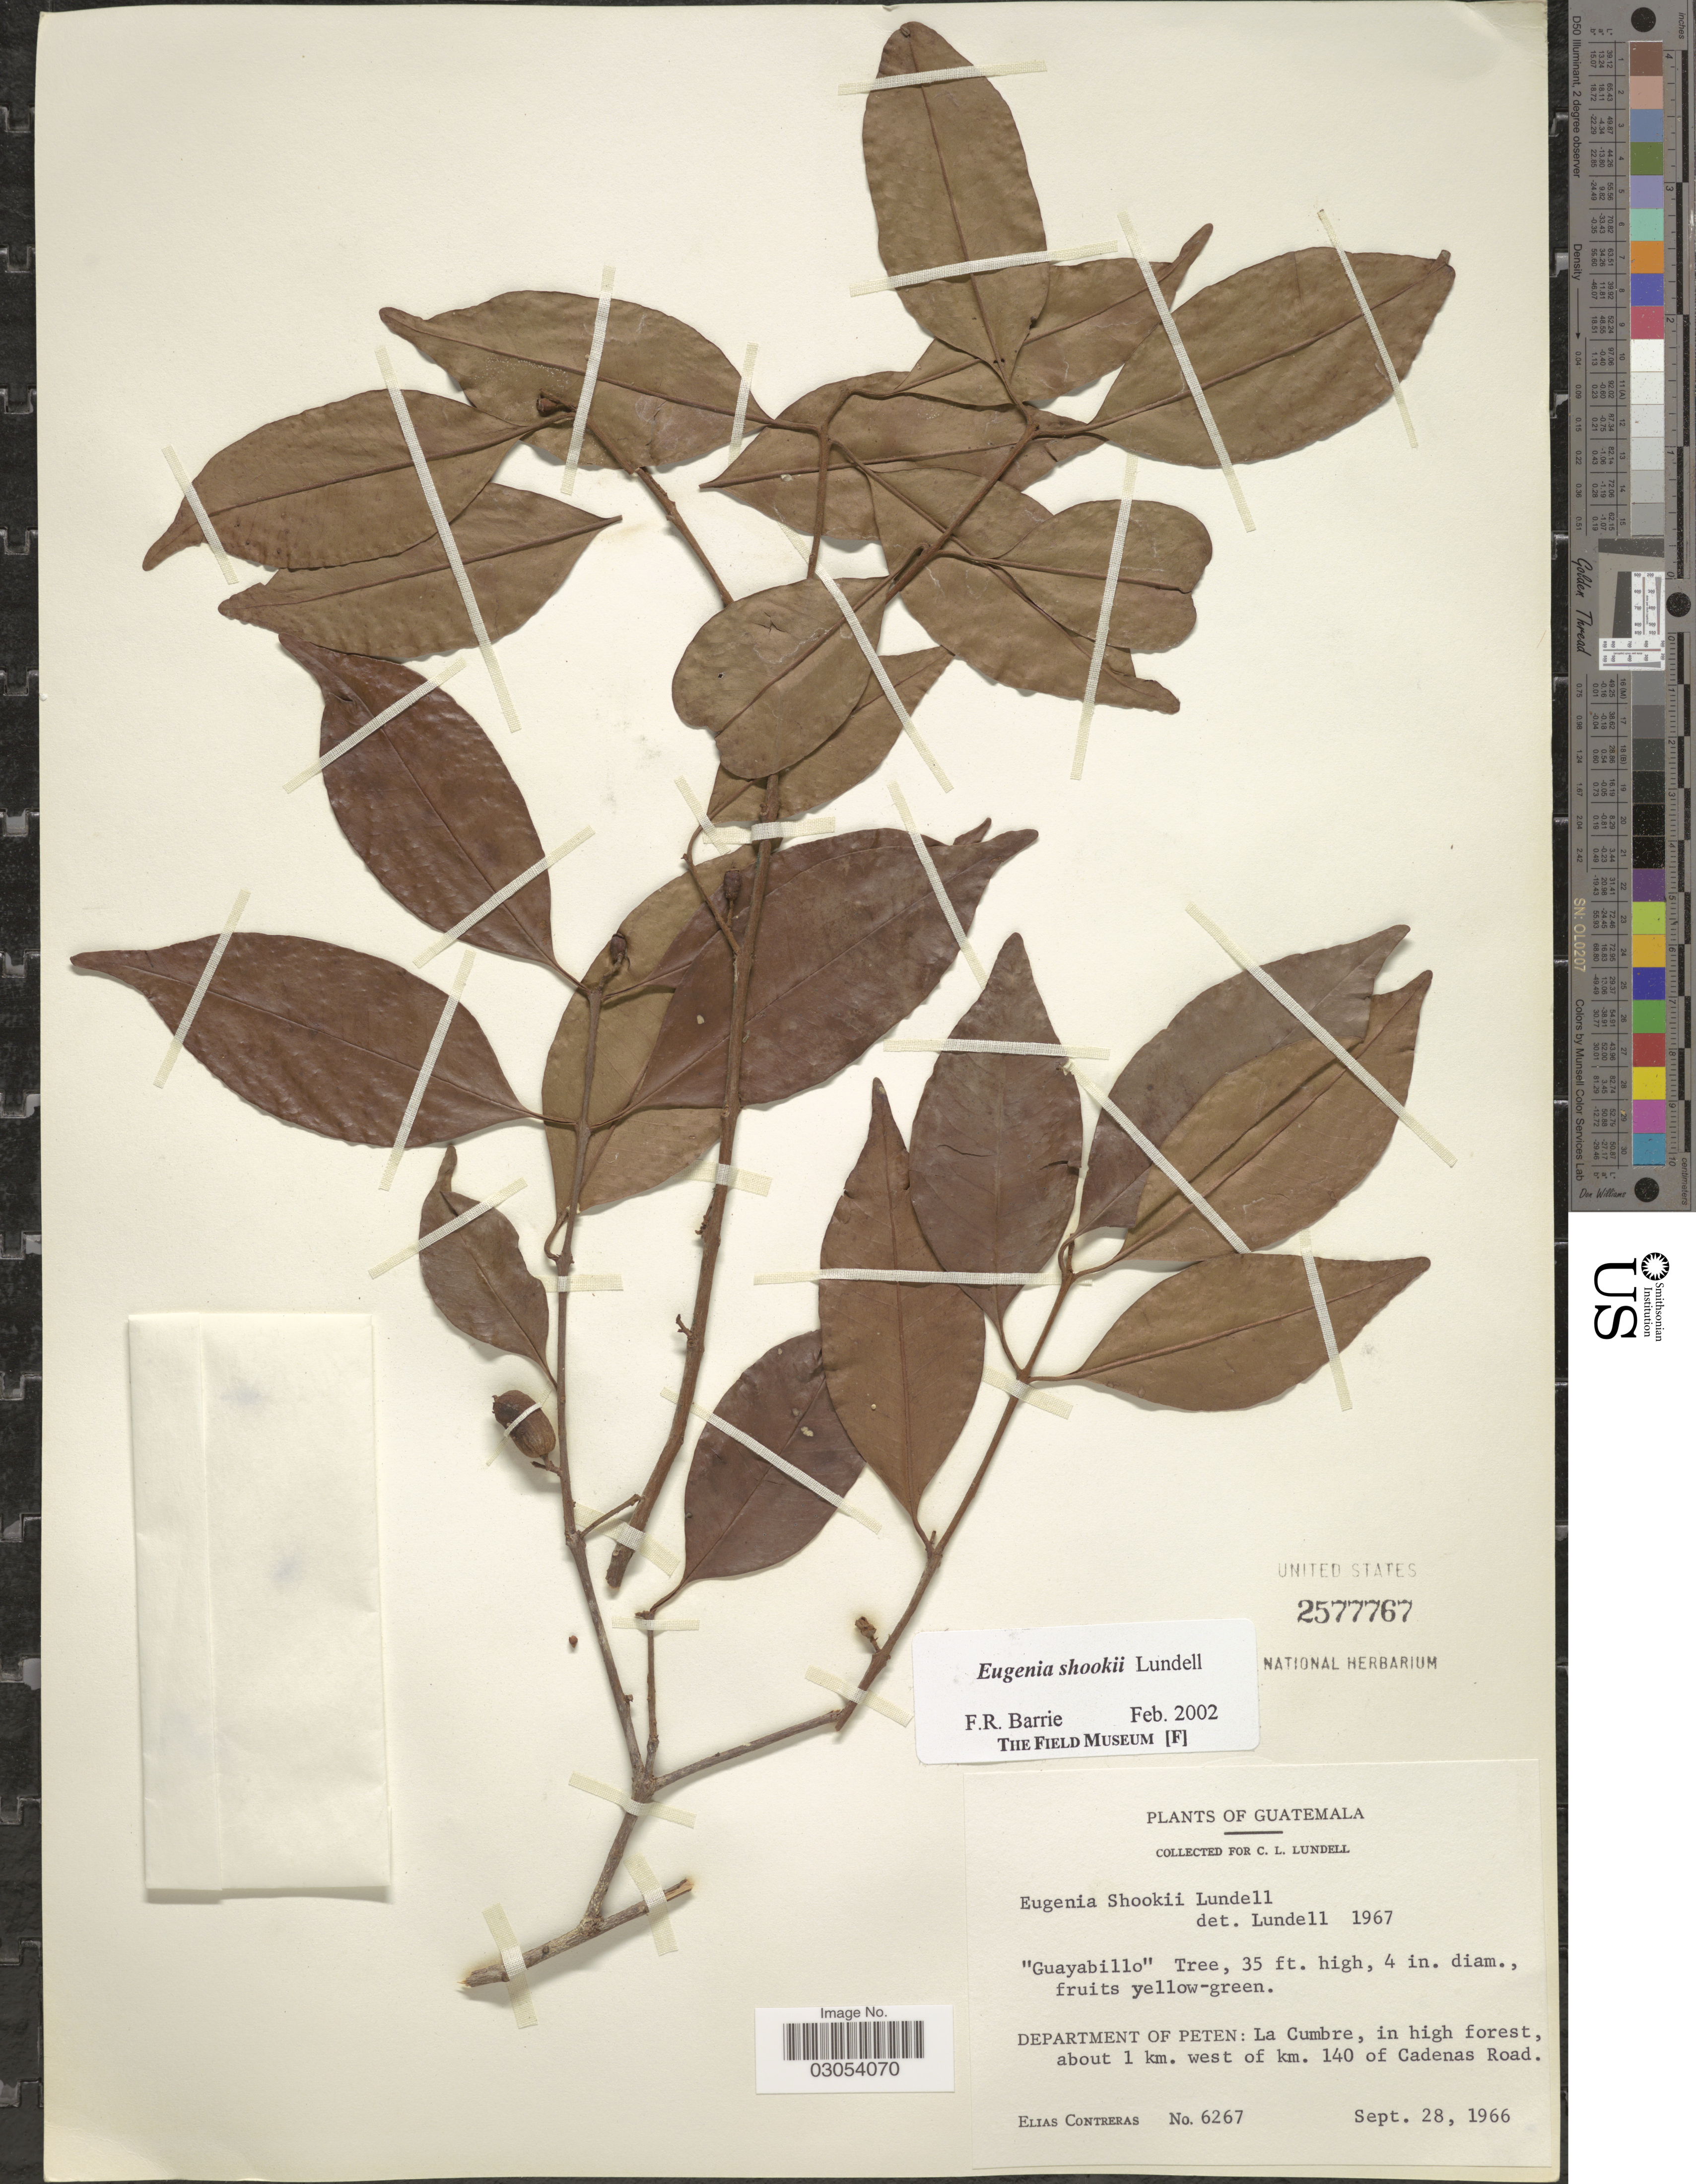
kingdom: Plantae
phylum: Tracheophyta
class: Magnoliopsida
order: Myrtales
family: Myrtaceae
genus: Eugenia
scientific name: Eugenia shookii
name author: Lundell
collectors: E. Contreras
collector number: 6267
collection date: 1966-09-28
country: Guatemala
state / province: El Petén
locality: Department of Peten: La Cumbre, in high forest, about 1 km. west of km. 140 of Cadenas Road.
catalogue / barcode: US 2577767